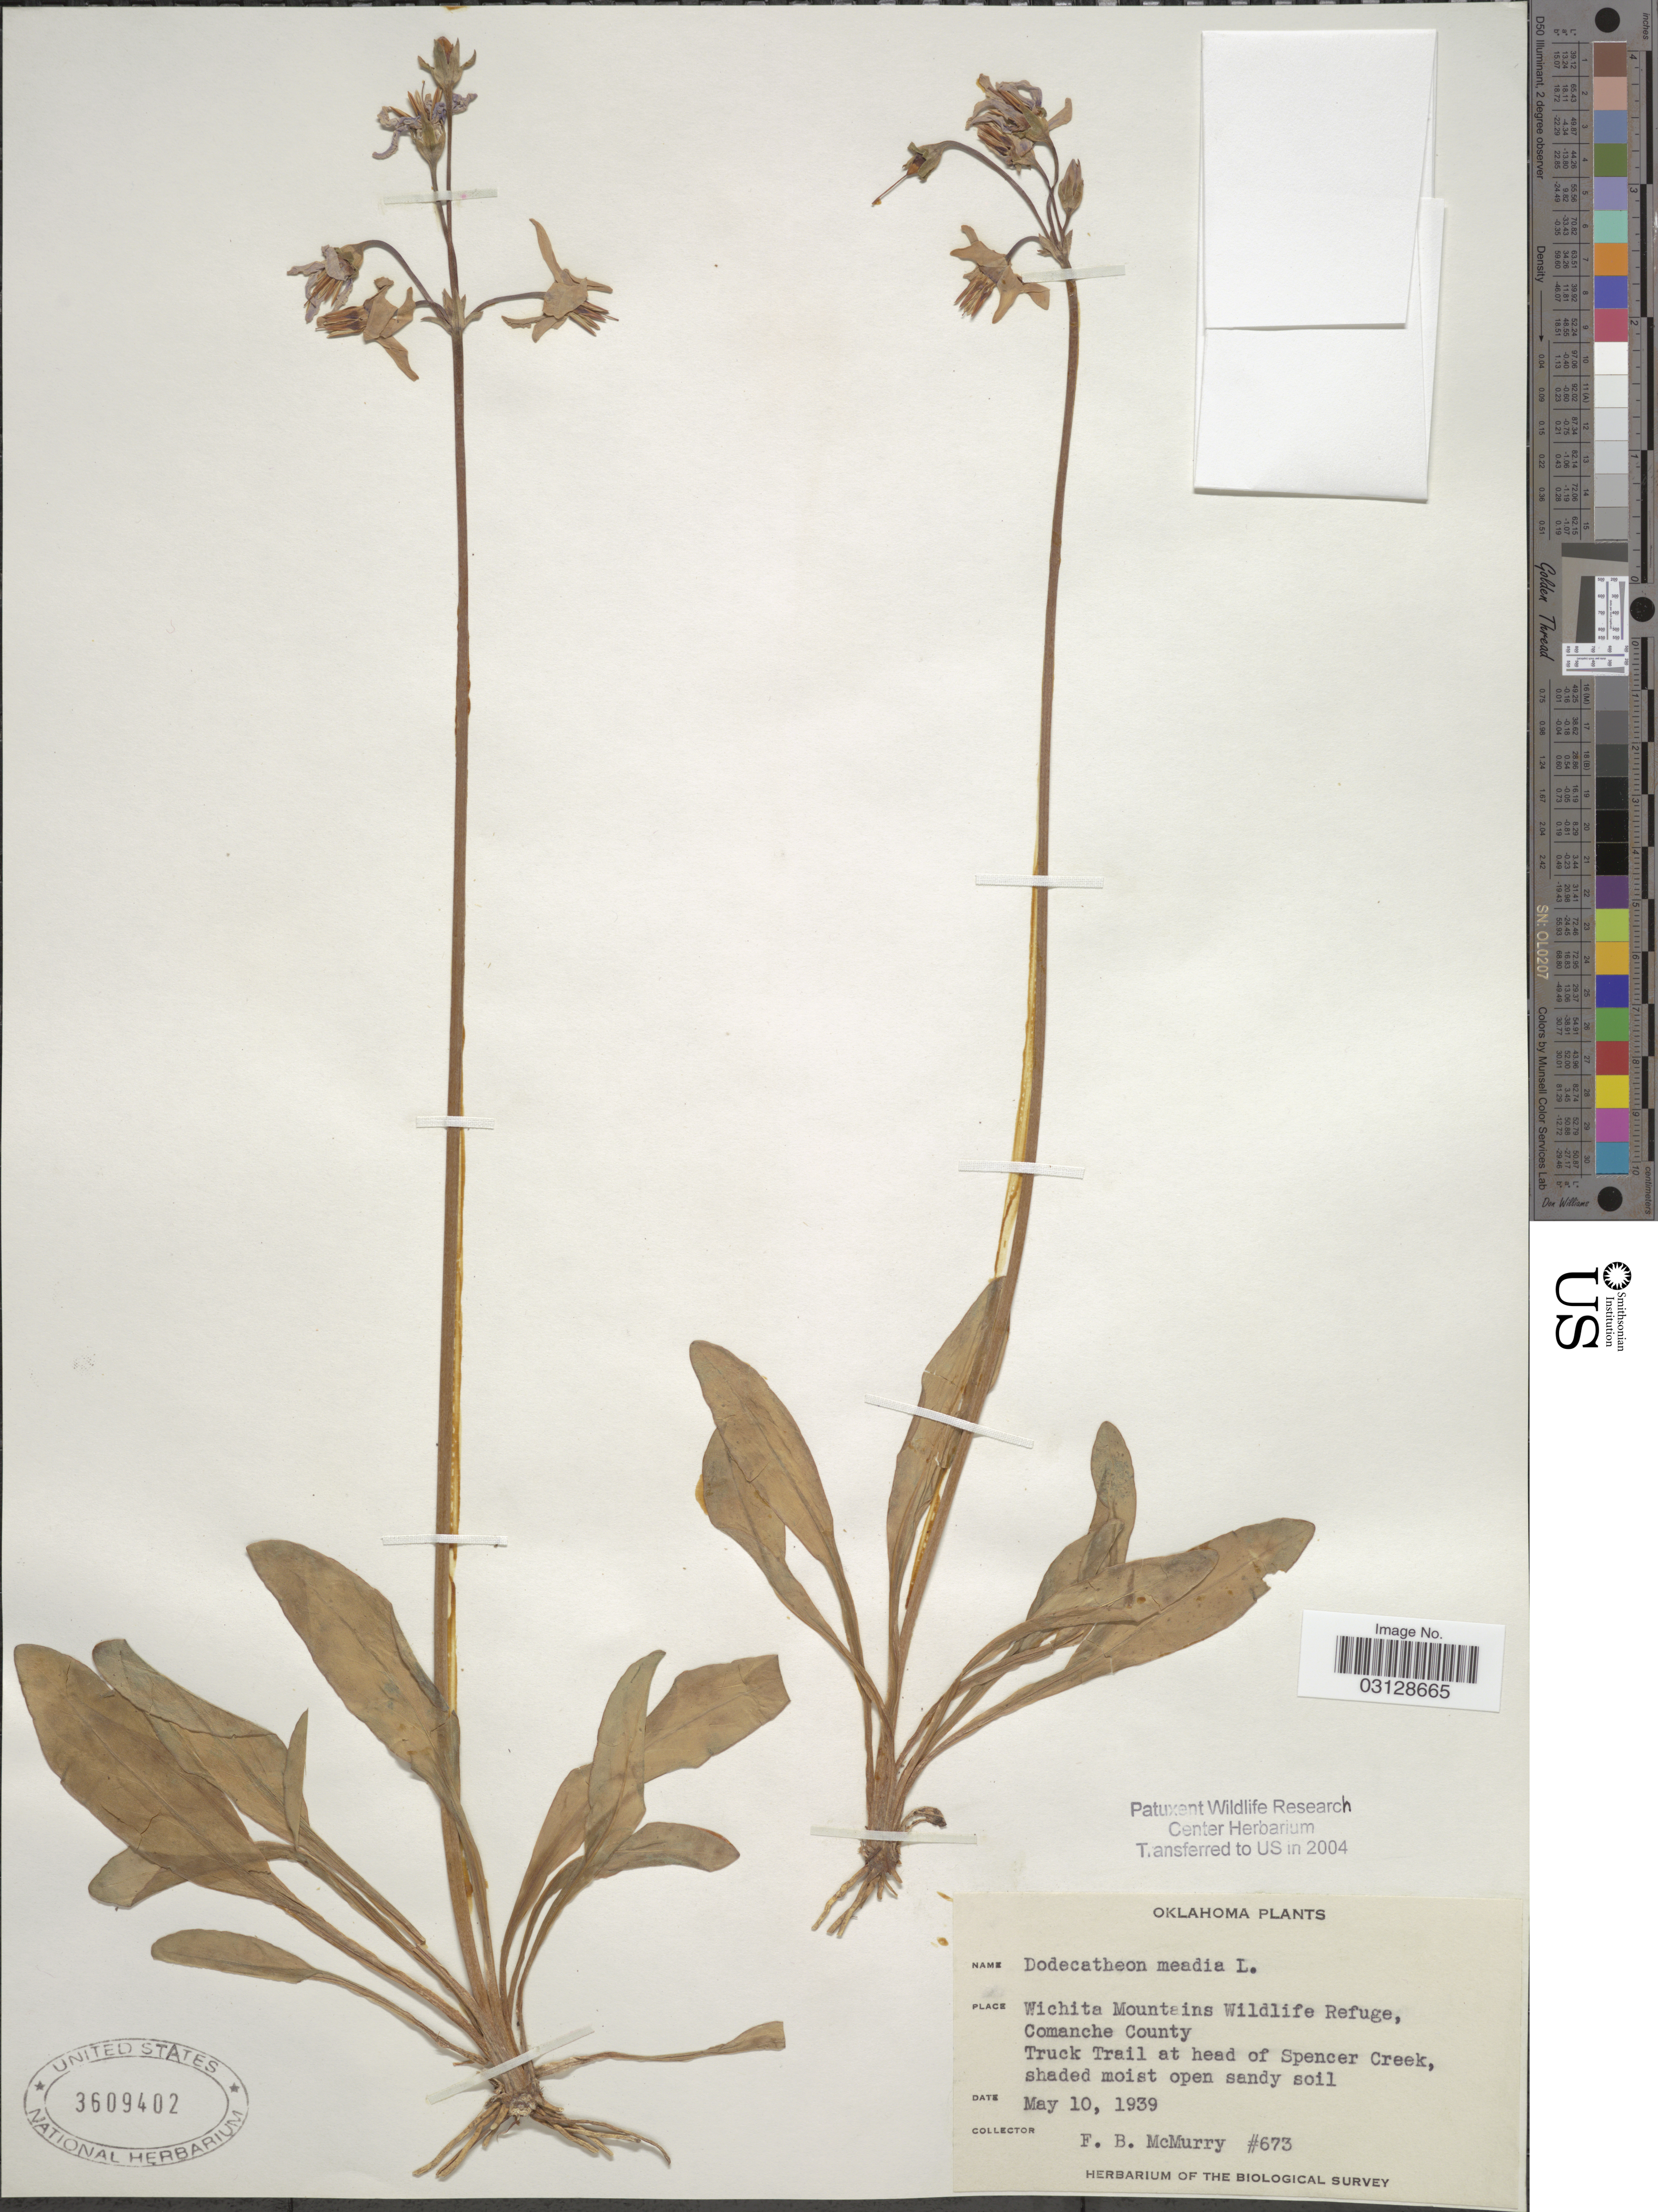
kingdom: Plantae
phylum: Tracheophyta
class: Magnoliopsida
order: Ericales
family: Primulaceae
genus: Dodecatheon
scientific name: Dodecatheon meadia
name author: L.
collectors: F. B. McMurry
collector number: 673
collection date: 1939-05-10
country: United States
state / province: Oklahoma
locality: Wichita Mountains Wildlife Refuge, Comanche County. Truck Trail at head of Spencer Creek.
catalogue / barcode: US 3609402